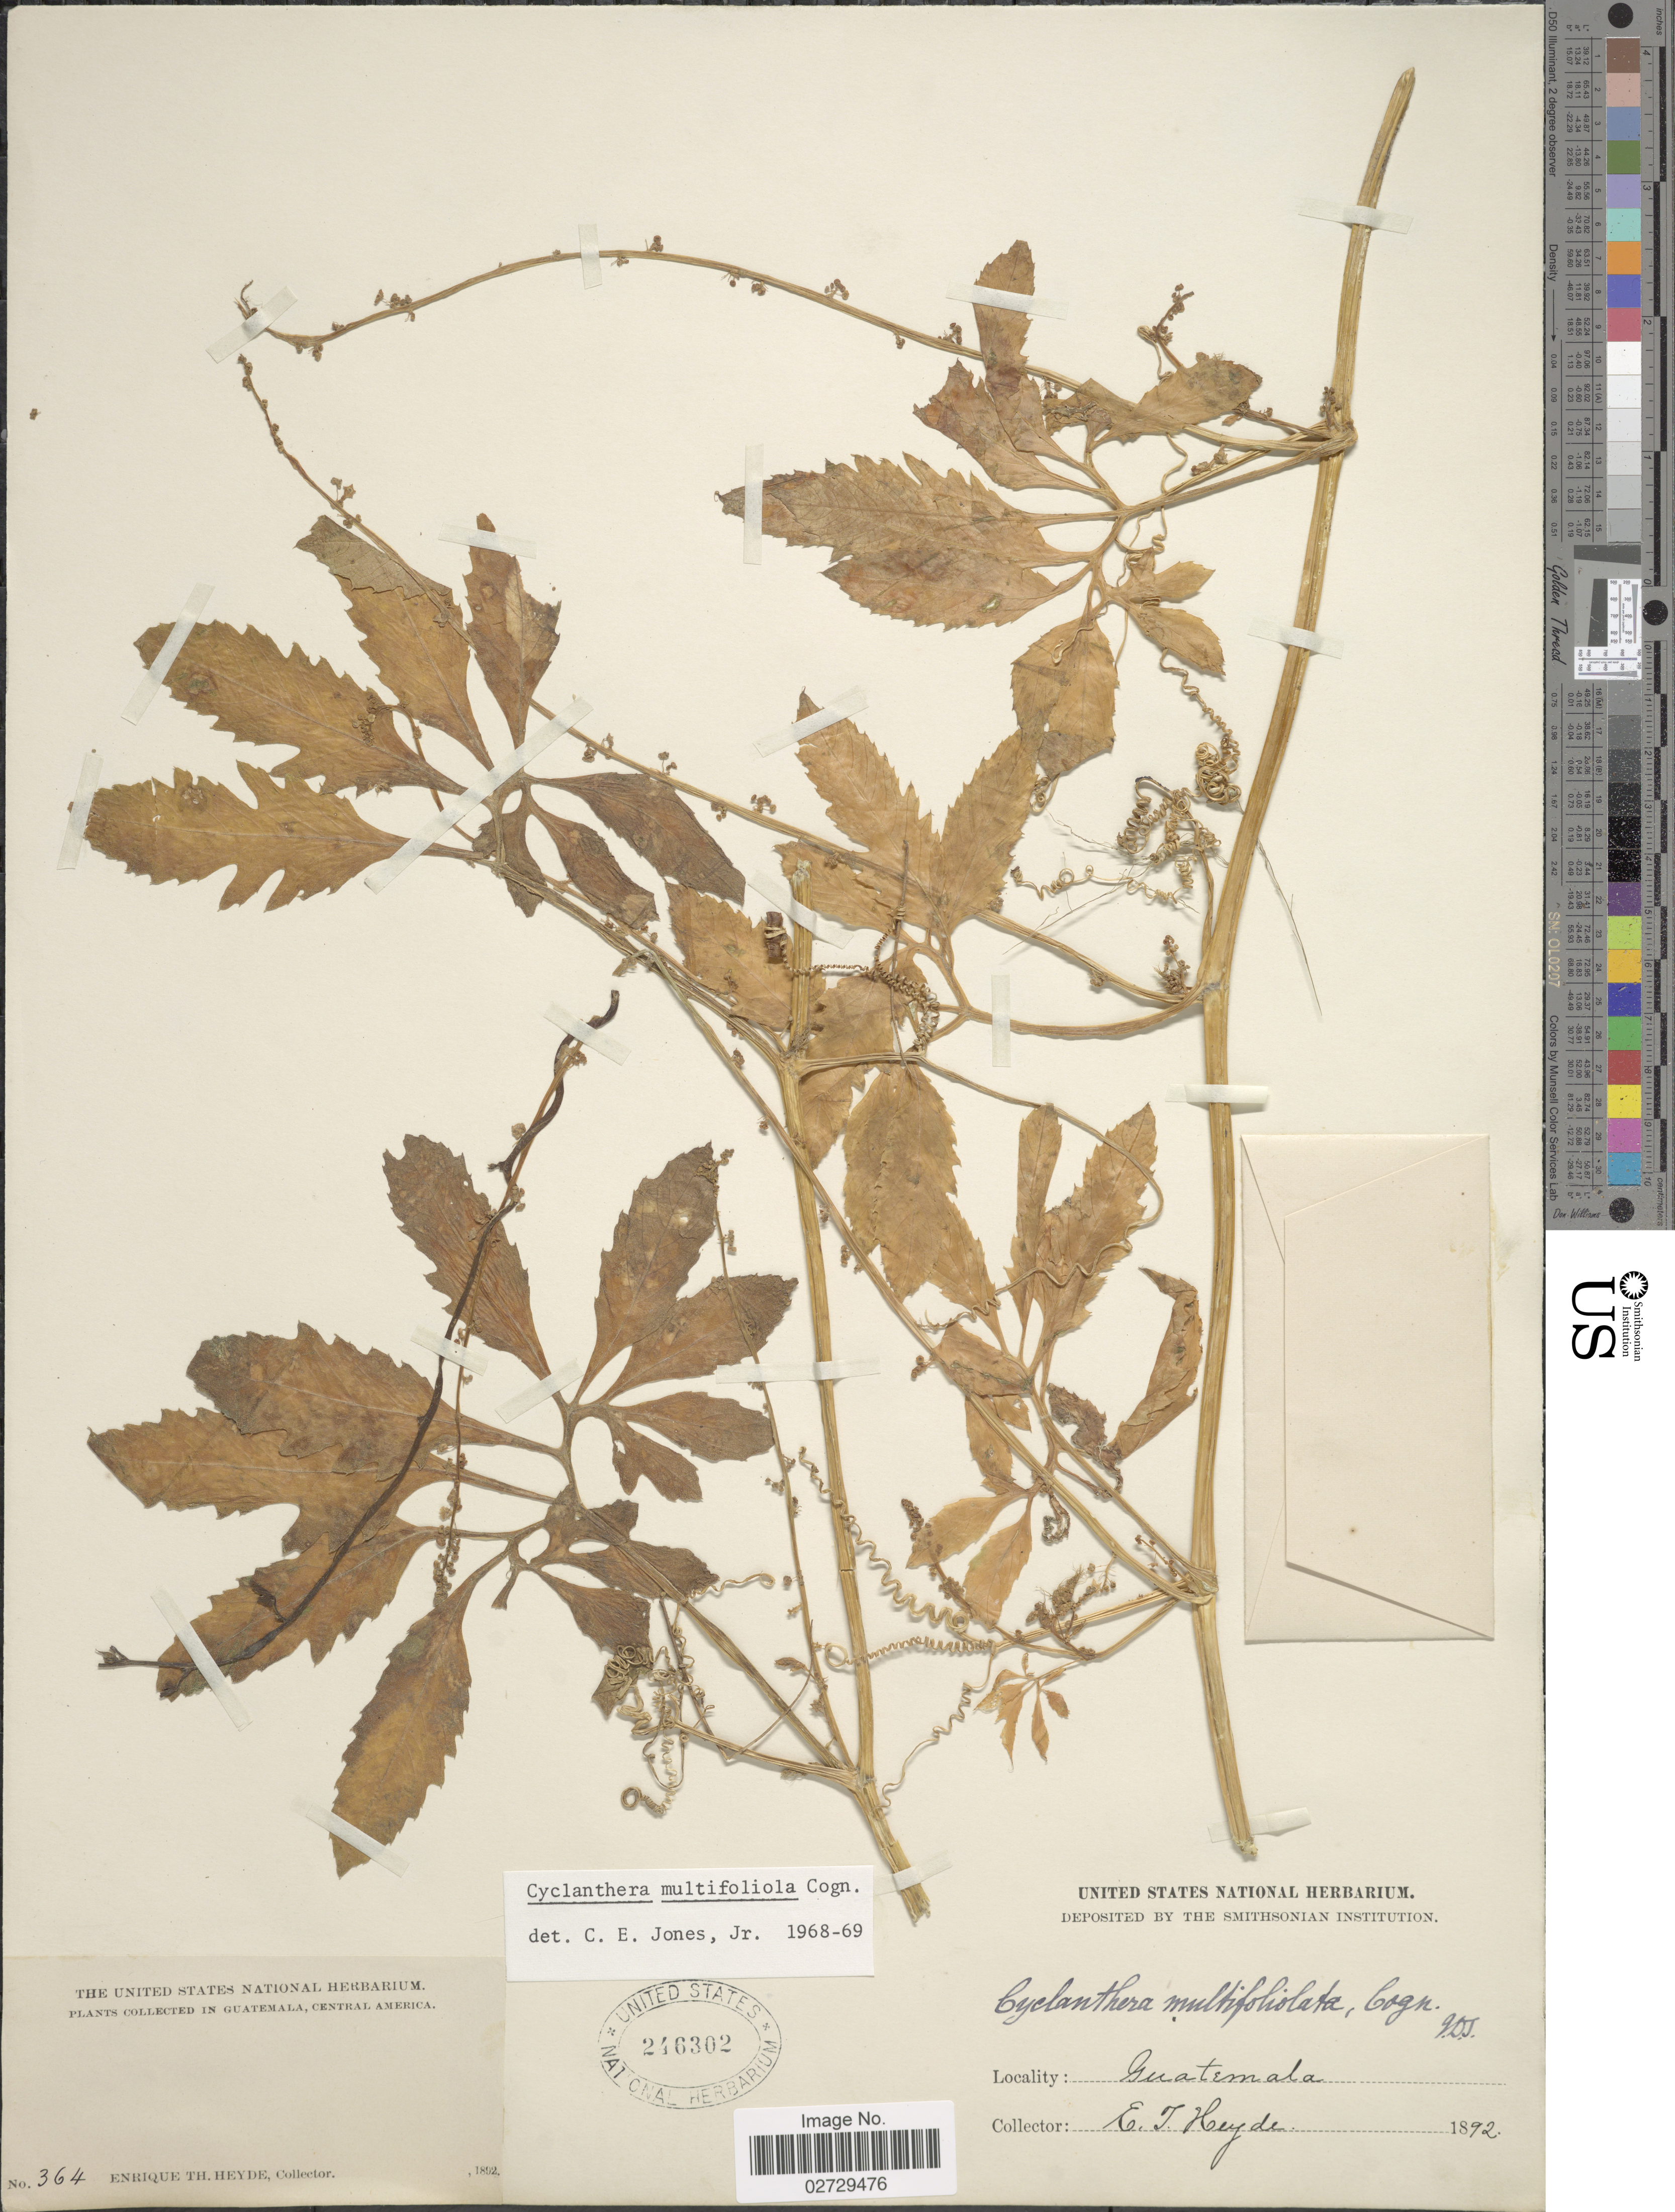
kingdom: Plantae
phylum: Tracheophyta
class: Magnoliopsida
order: Cucurbitales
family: Cucurbitaceae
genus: Cyclanthera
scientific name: Cyclanthera multifoliolata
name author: Cogn.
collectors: E. T. Heyde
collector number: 364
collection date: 1892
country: Guatemala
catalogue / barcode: US 246302